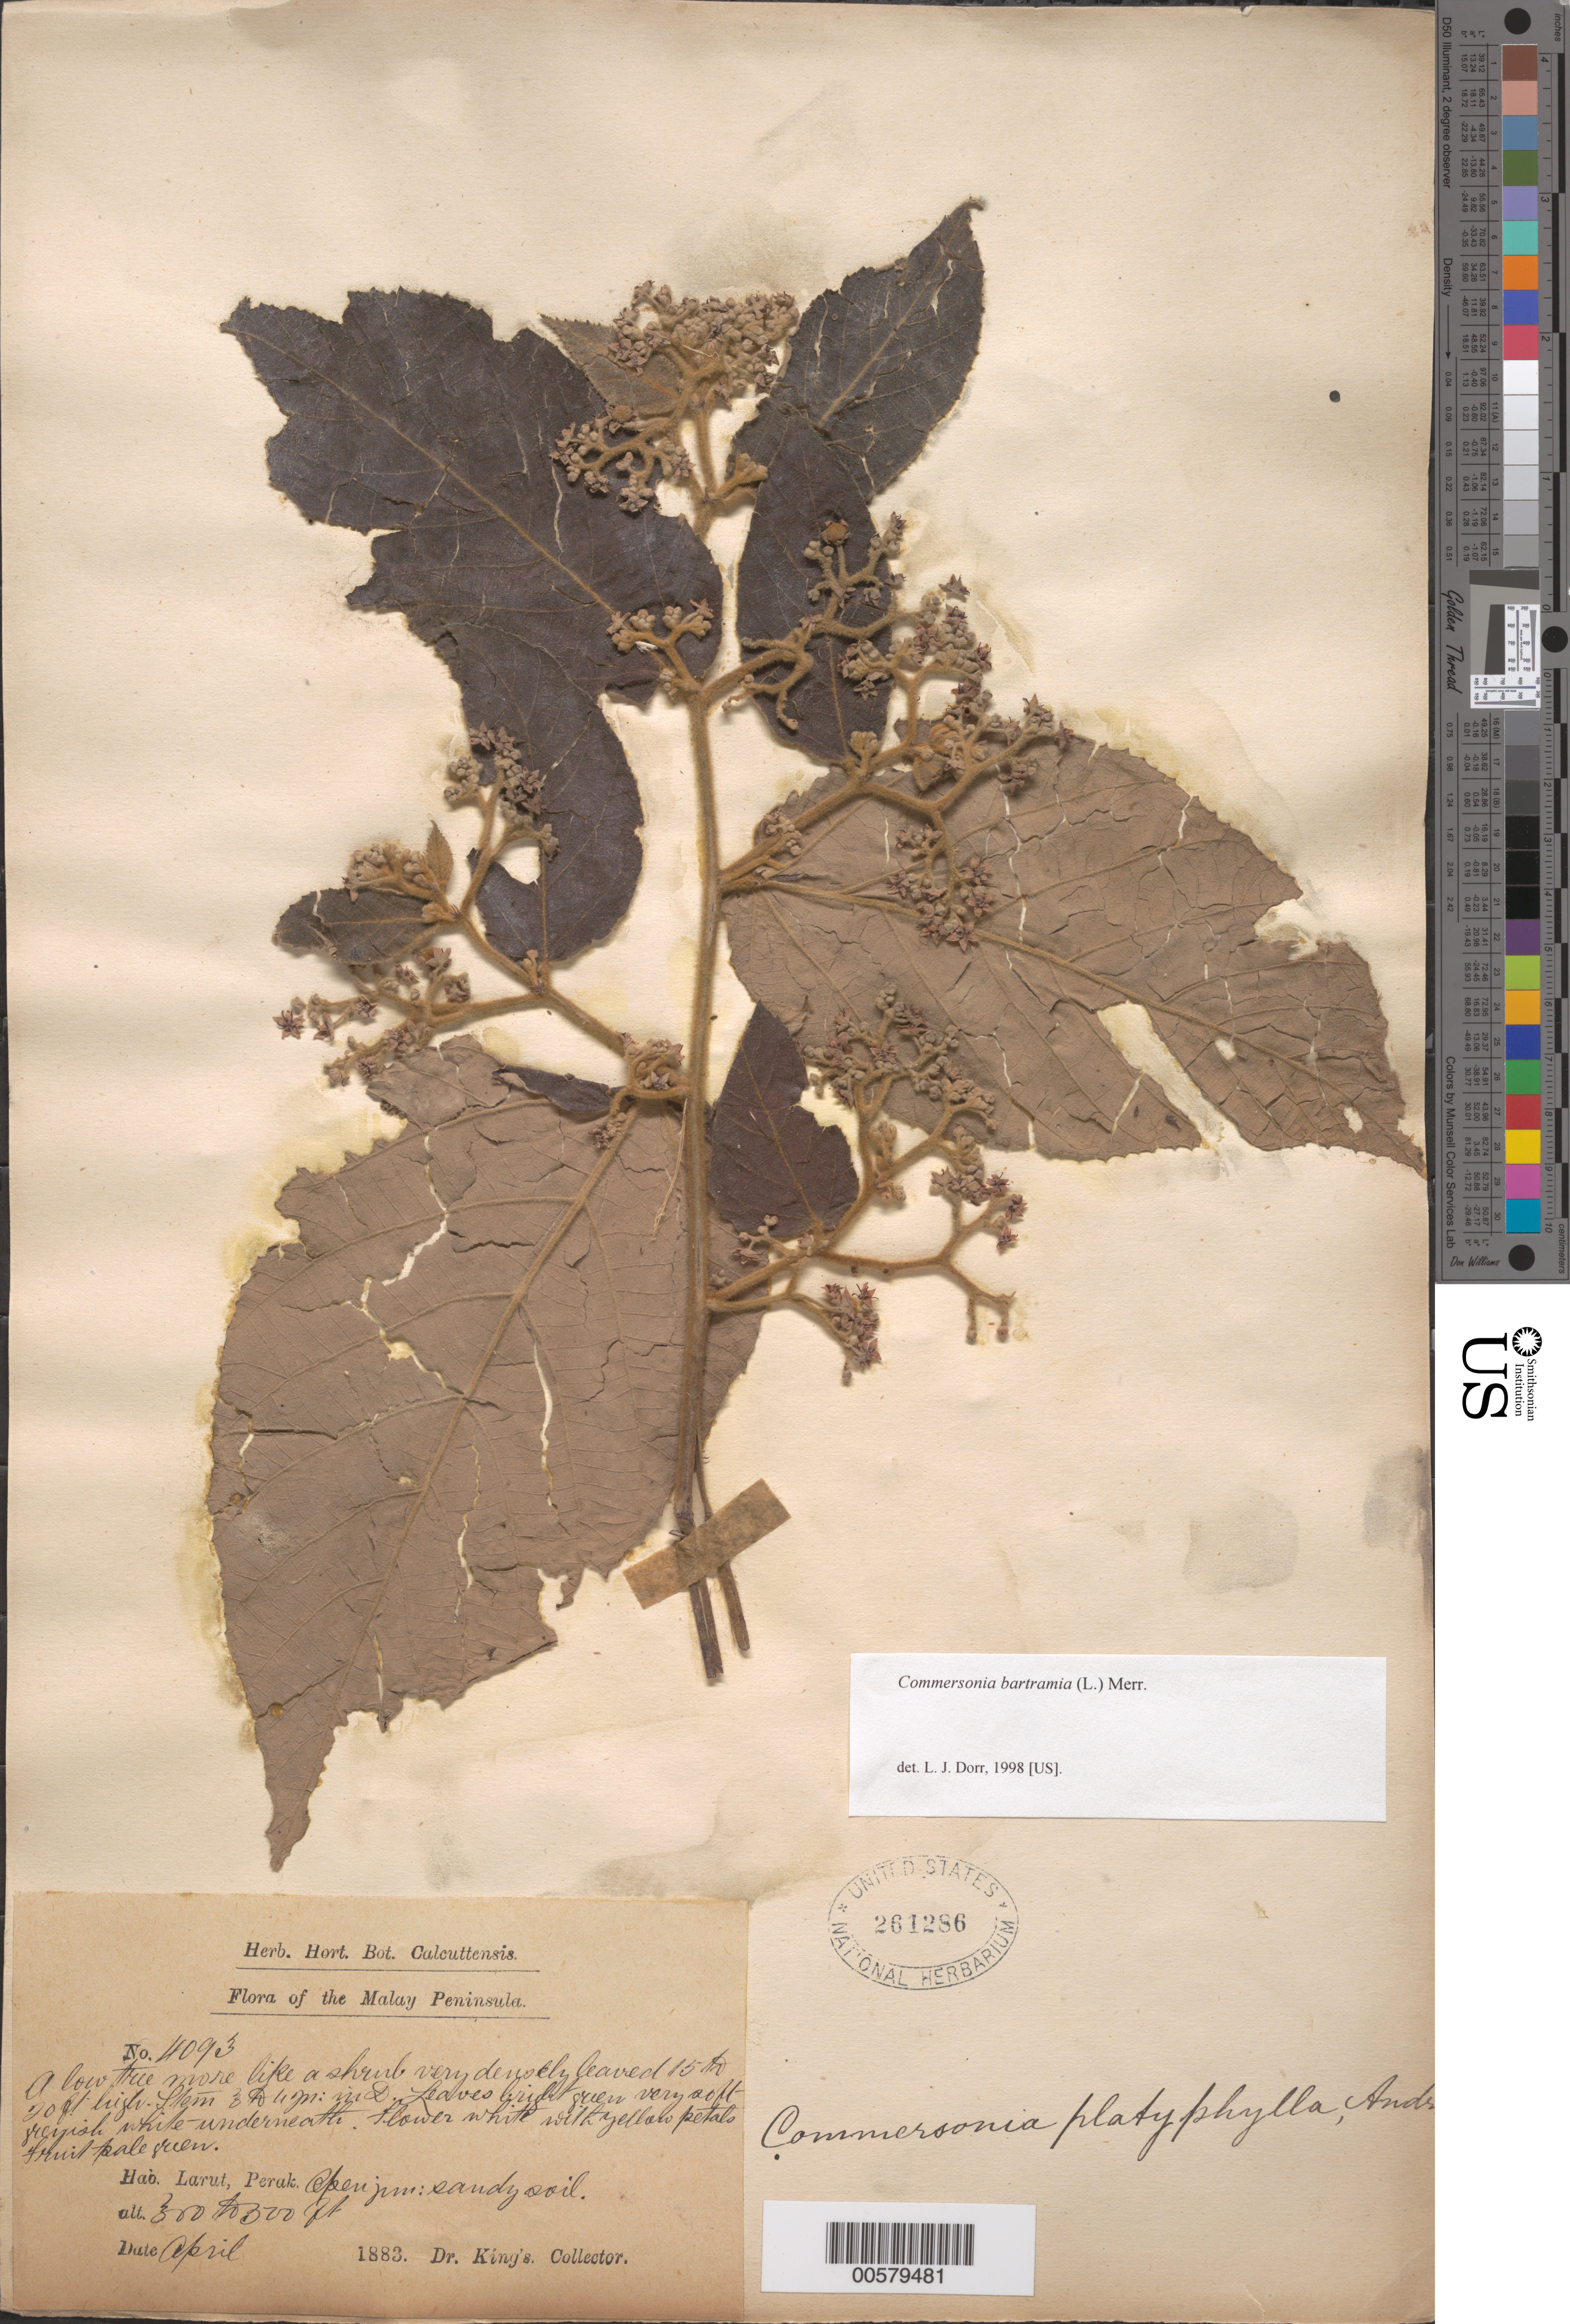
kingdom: Plantae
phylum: Tracheophyta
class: Magnoliopsida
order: Malvales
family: Malvaceae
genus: Commersonia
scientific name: Commersonia bartramia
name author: (L.) Merr.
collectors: Dr. King's collector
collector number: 4093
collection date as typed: Apr 1883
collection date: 1883-04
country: Malaysia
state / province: Perak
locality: Larut [Malay Peninsula]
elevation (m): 91.44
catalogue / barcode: US 261286